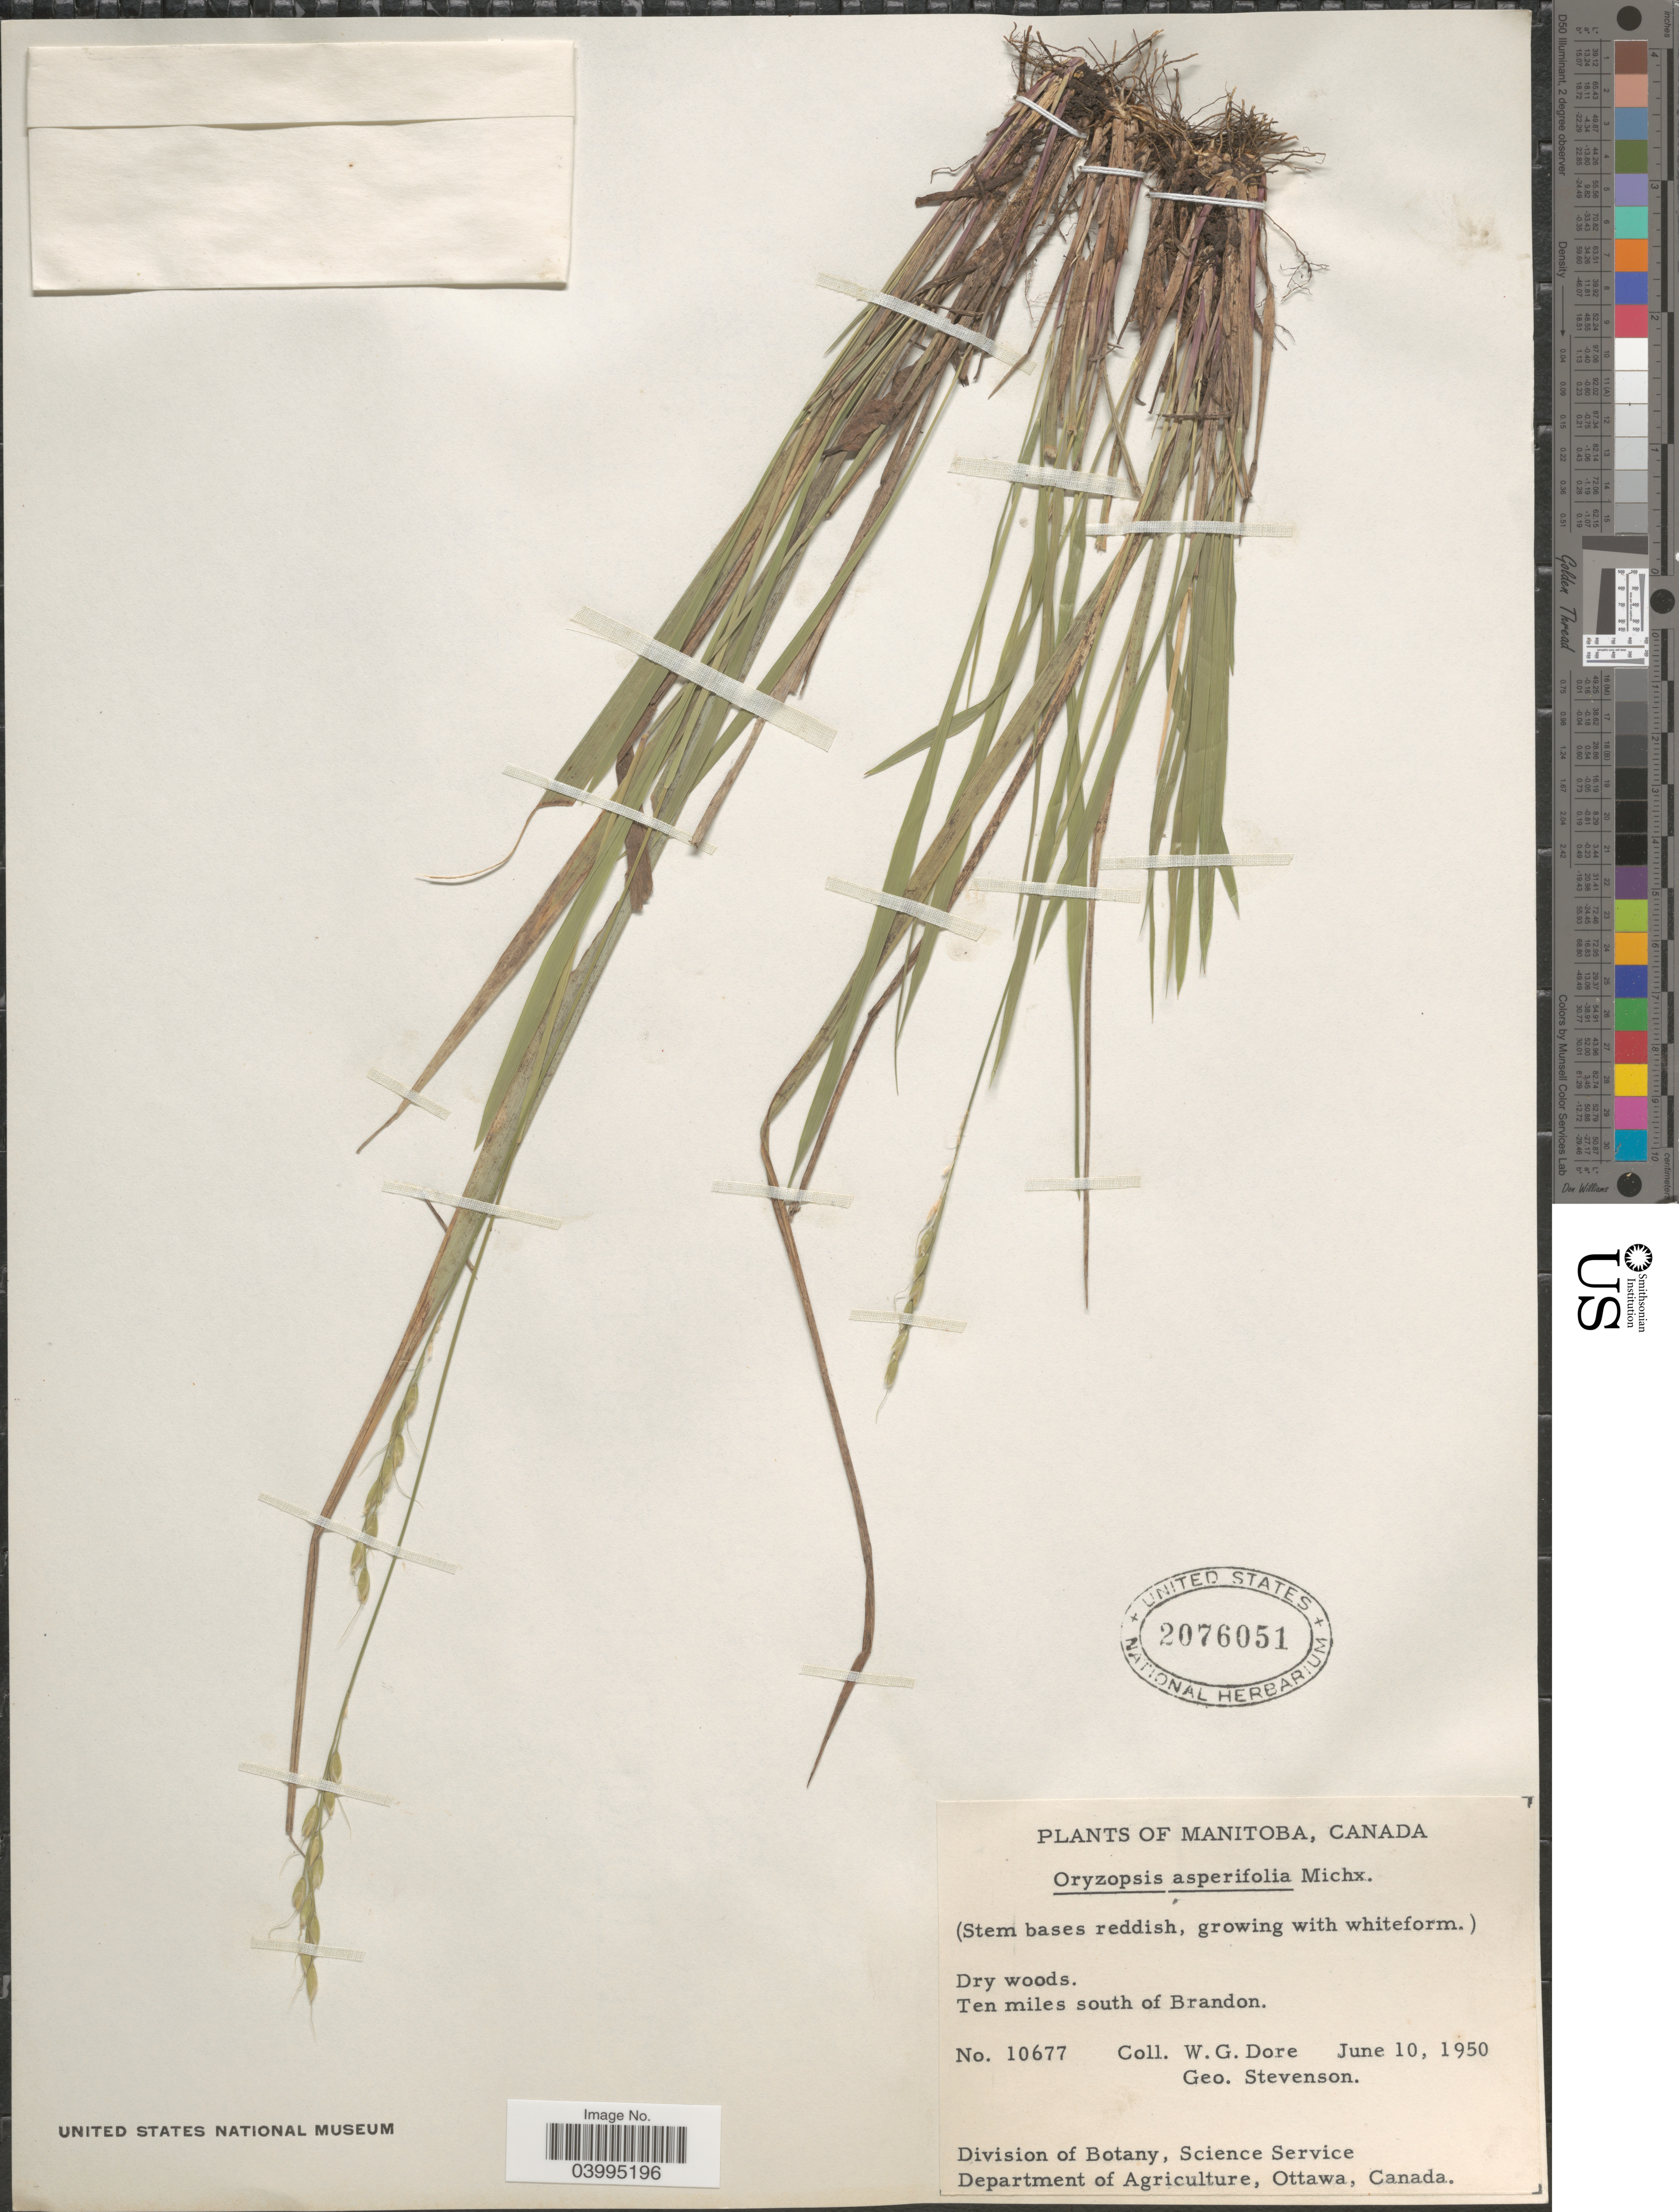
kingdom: Plantae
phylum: Tracheophyta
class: Liliopsida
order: Poales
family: Poaceae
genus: Oryzopsis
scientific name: Oryzopsis asperifolia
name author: Michx.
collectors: W. Dore & G. Stevenson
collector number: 10677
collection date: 1950-06-10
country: Canada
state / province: Manitoba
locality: Ten miles south of Brandon.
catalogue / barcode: US 2076051